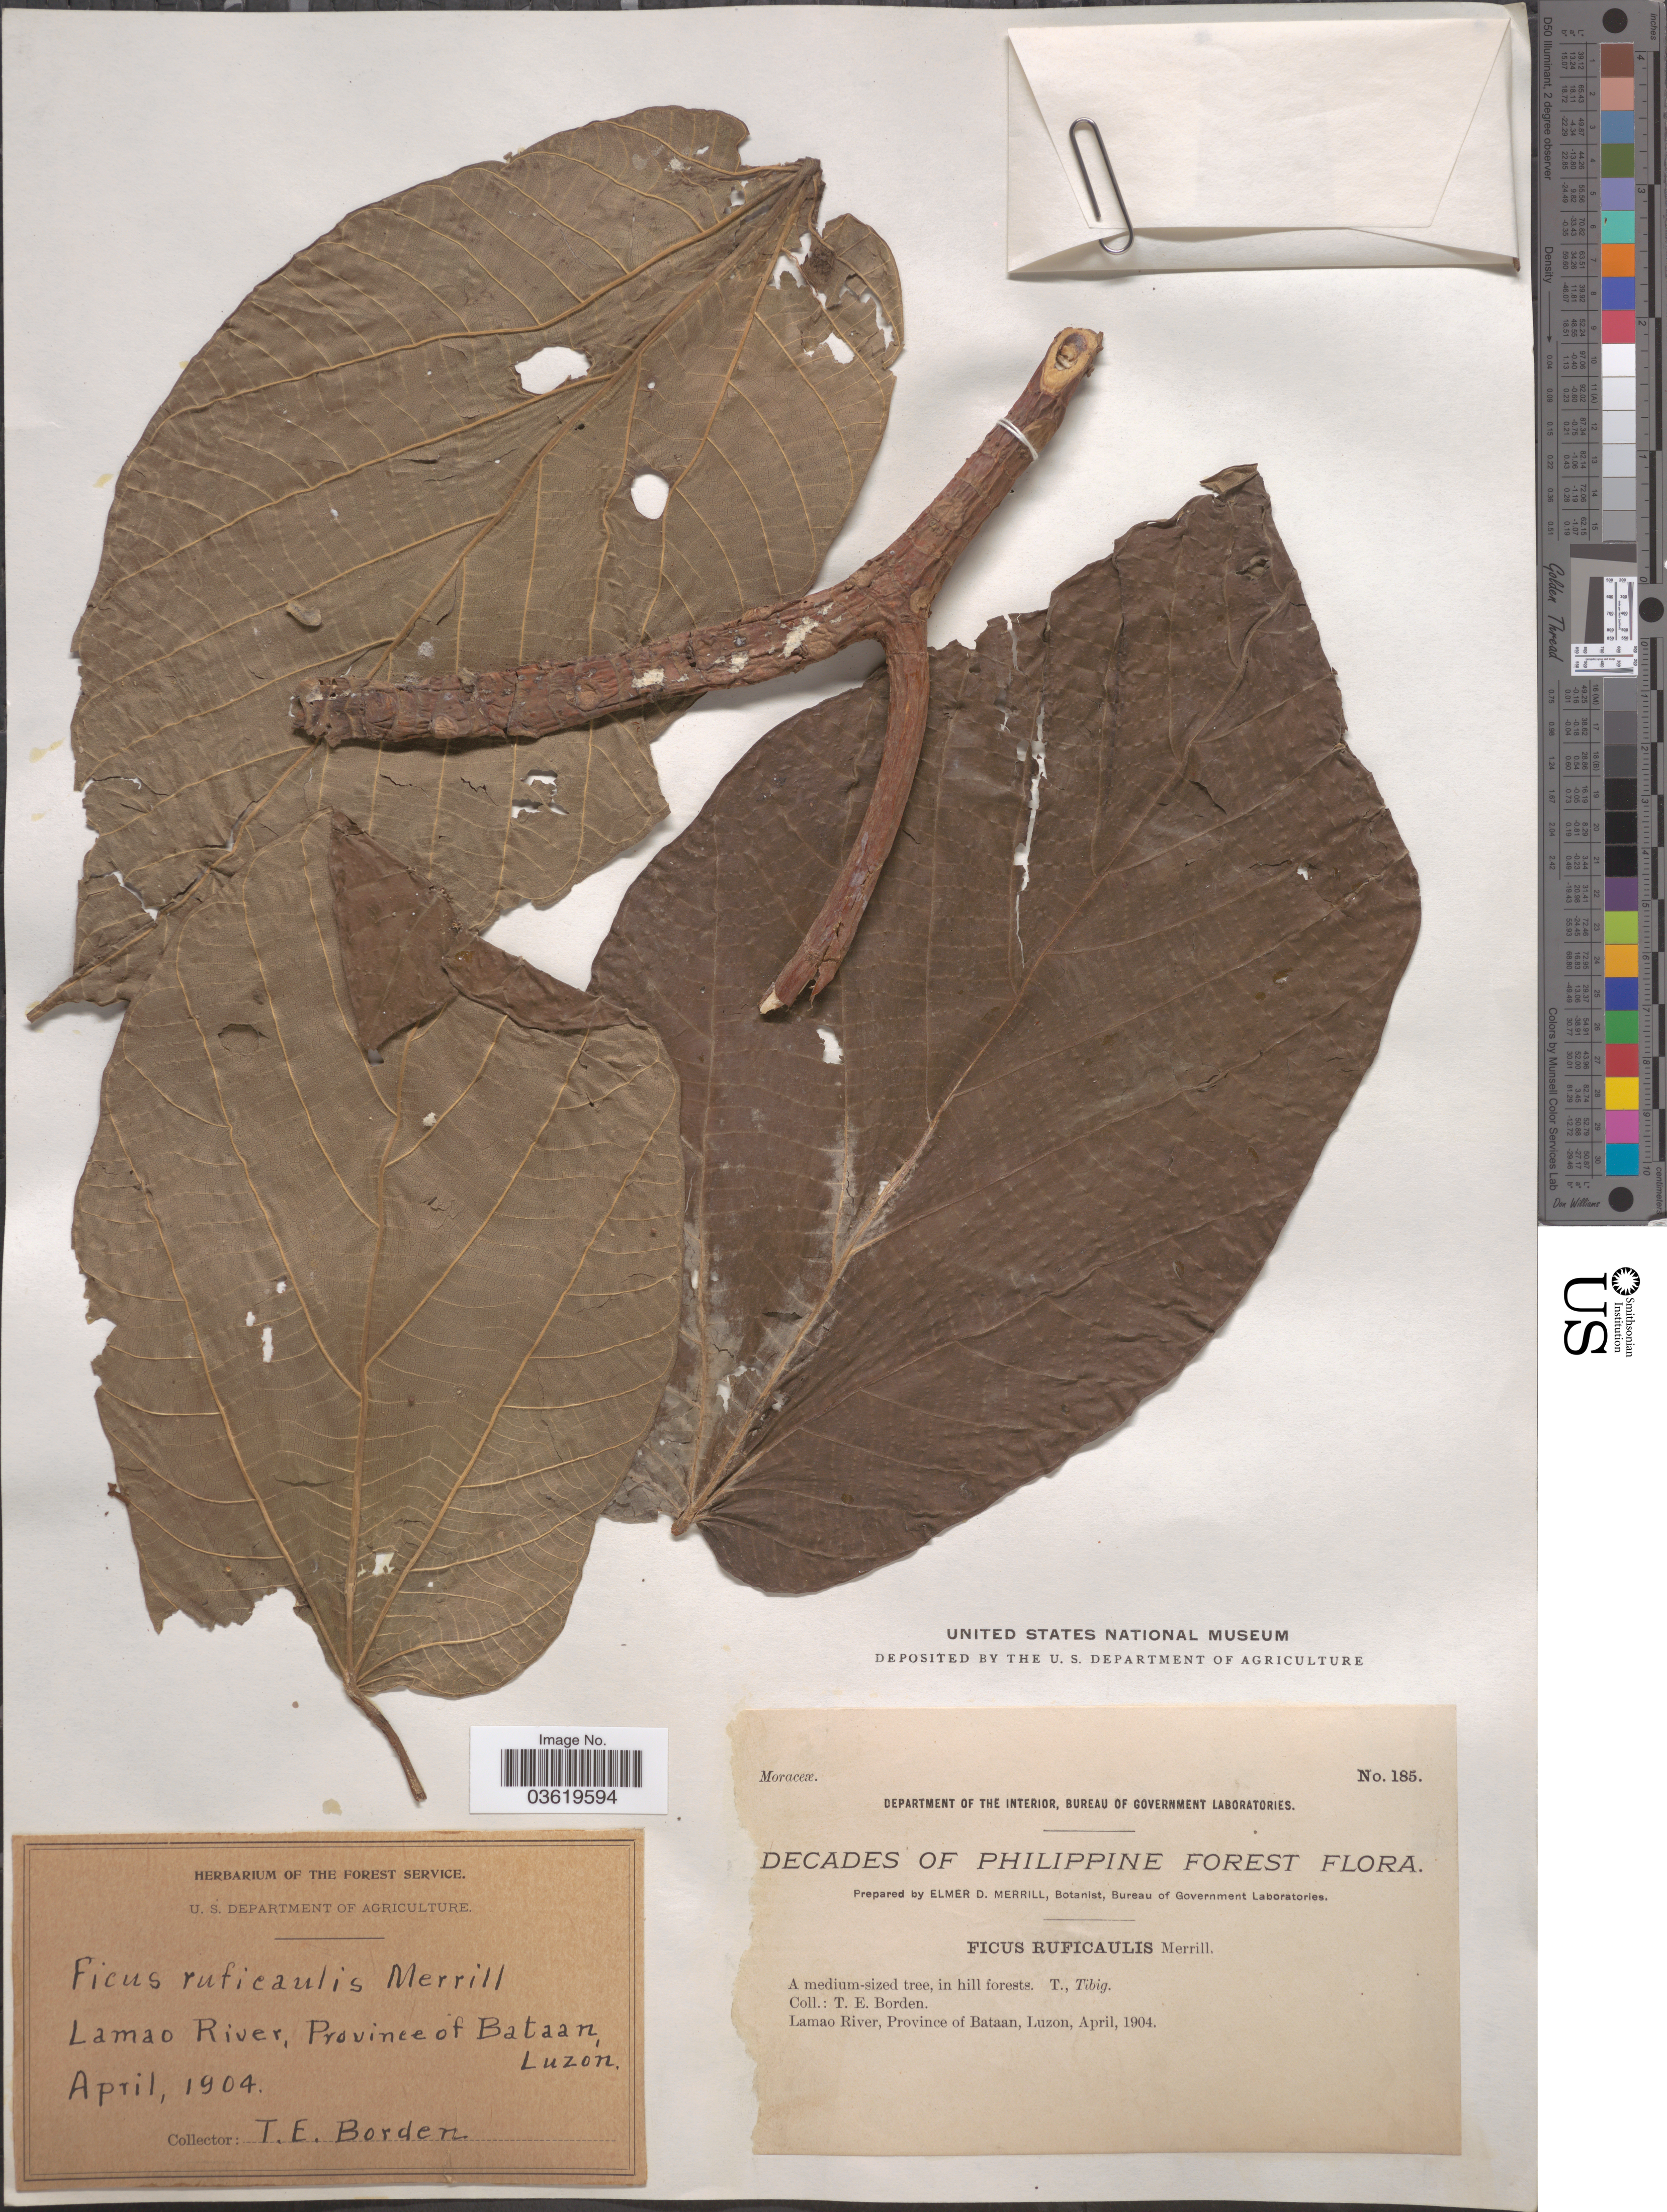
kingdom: Plantae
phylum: Tracheophyta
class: Magnoliopsida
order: Rosales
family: Moraceae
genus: Ficus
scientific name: Ficus ruficaulis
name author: Merr.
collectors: T. E. Borden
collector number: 185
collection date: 1904-04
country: Philippines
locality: Lamao River, Province of Bataan, Luzon.